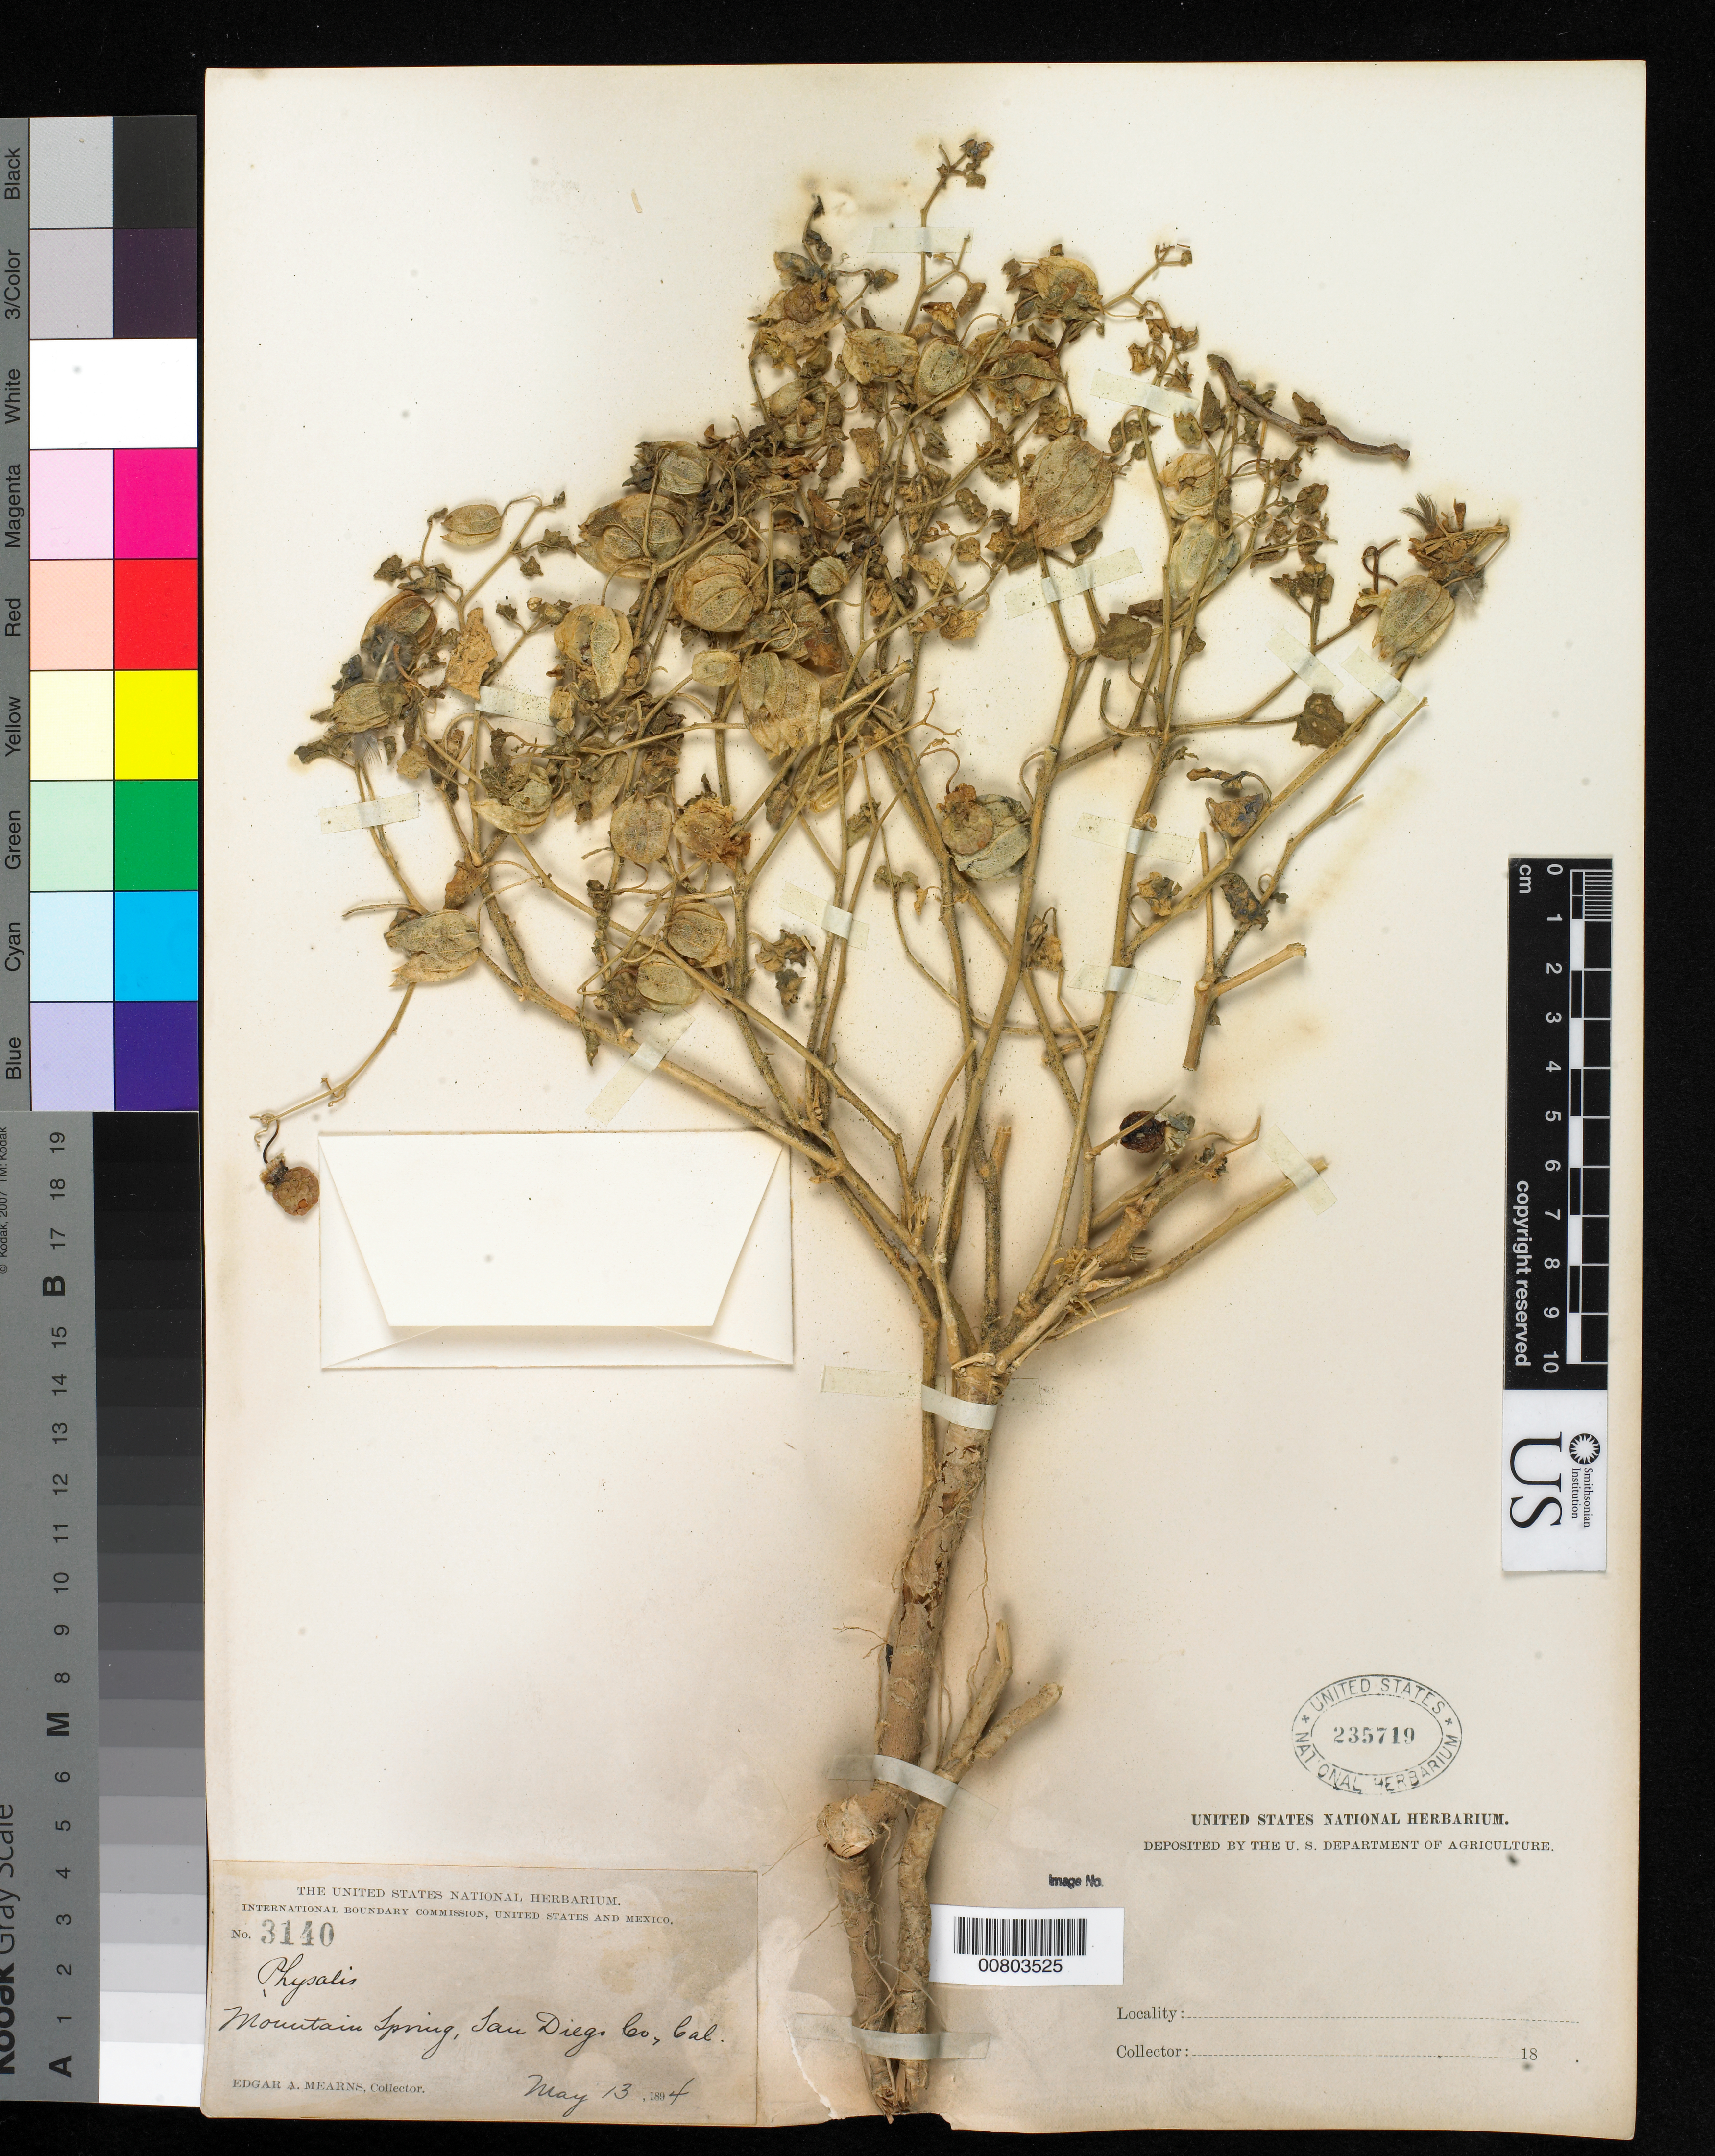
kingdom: Plantae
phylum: Tracheophyta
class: Magnoliopsida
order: Solanales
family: Solanaceae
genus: Physalis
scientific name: Physalis crassifolia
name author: Benth.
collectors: E. A. Mearns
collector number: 3140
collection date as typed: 13 May 1894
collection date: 1894-05-13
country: United States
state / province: California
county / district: San Diego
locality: Mountain Spring, San Diego County, California.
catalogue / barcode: US 235719